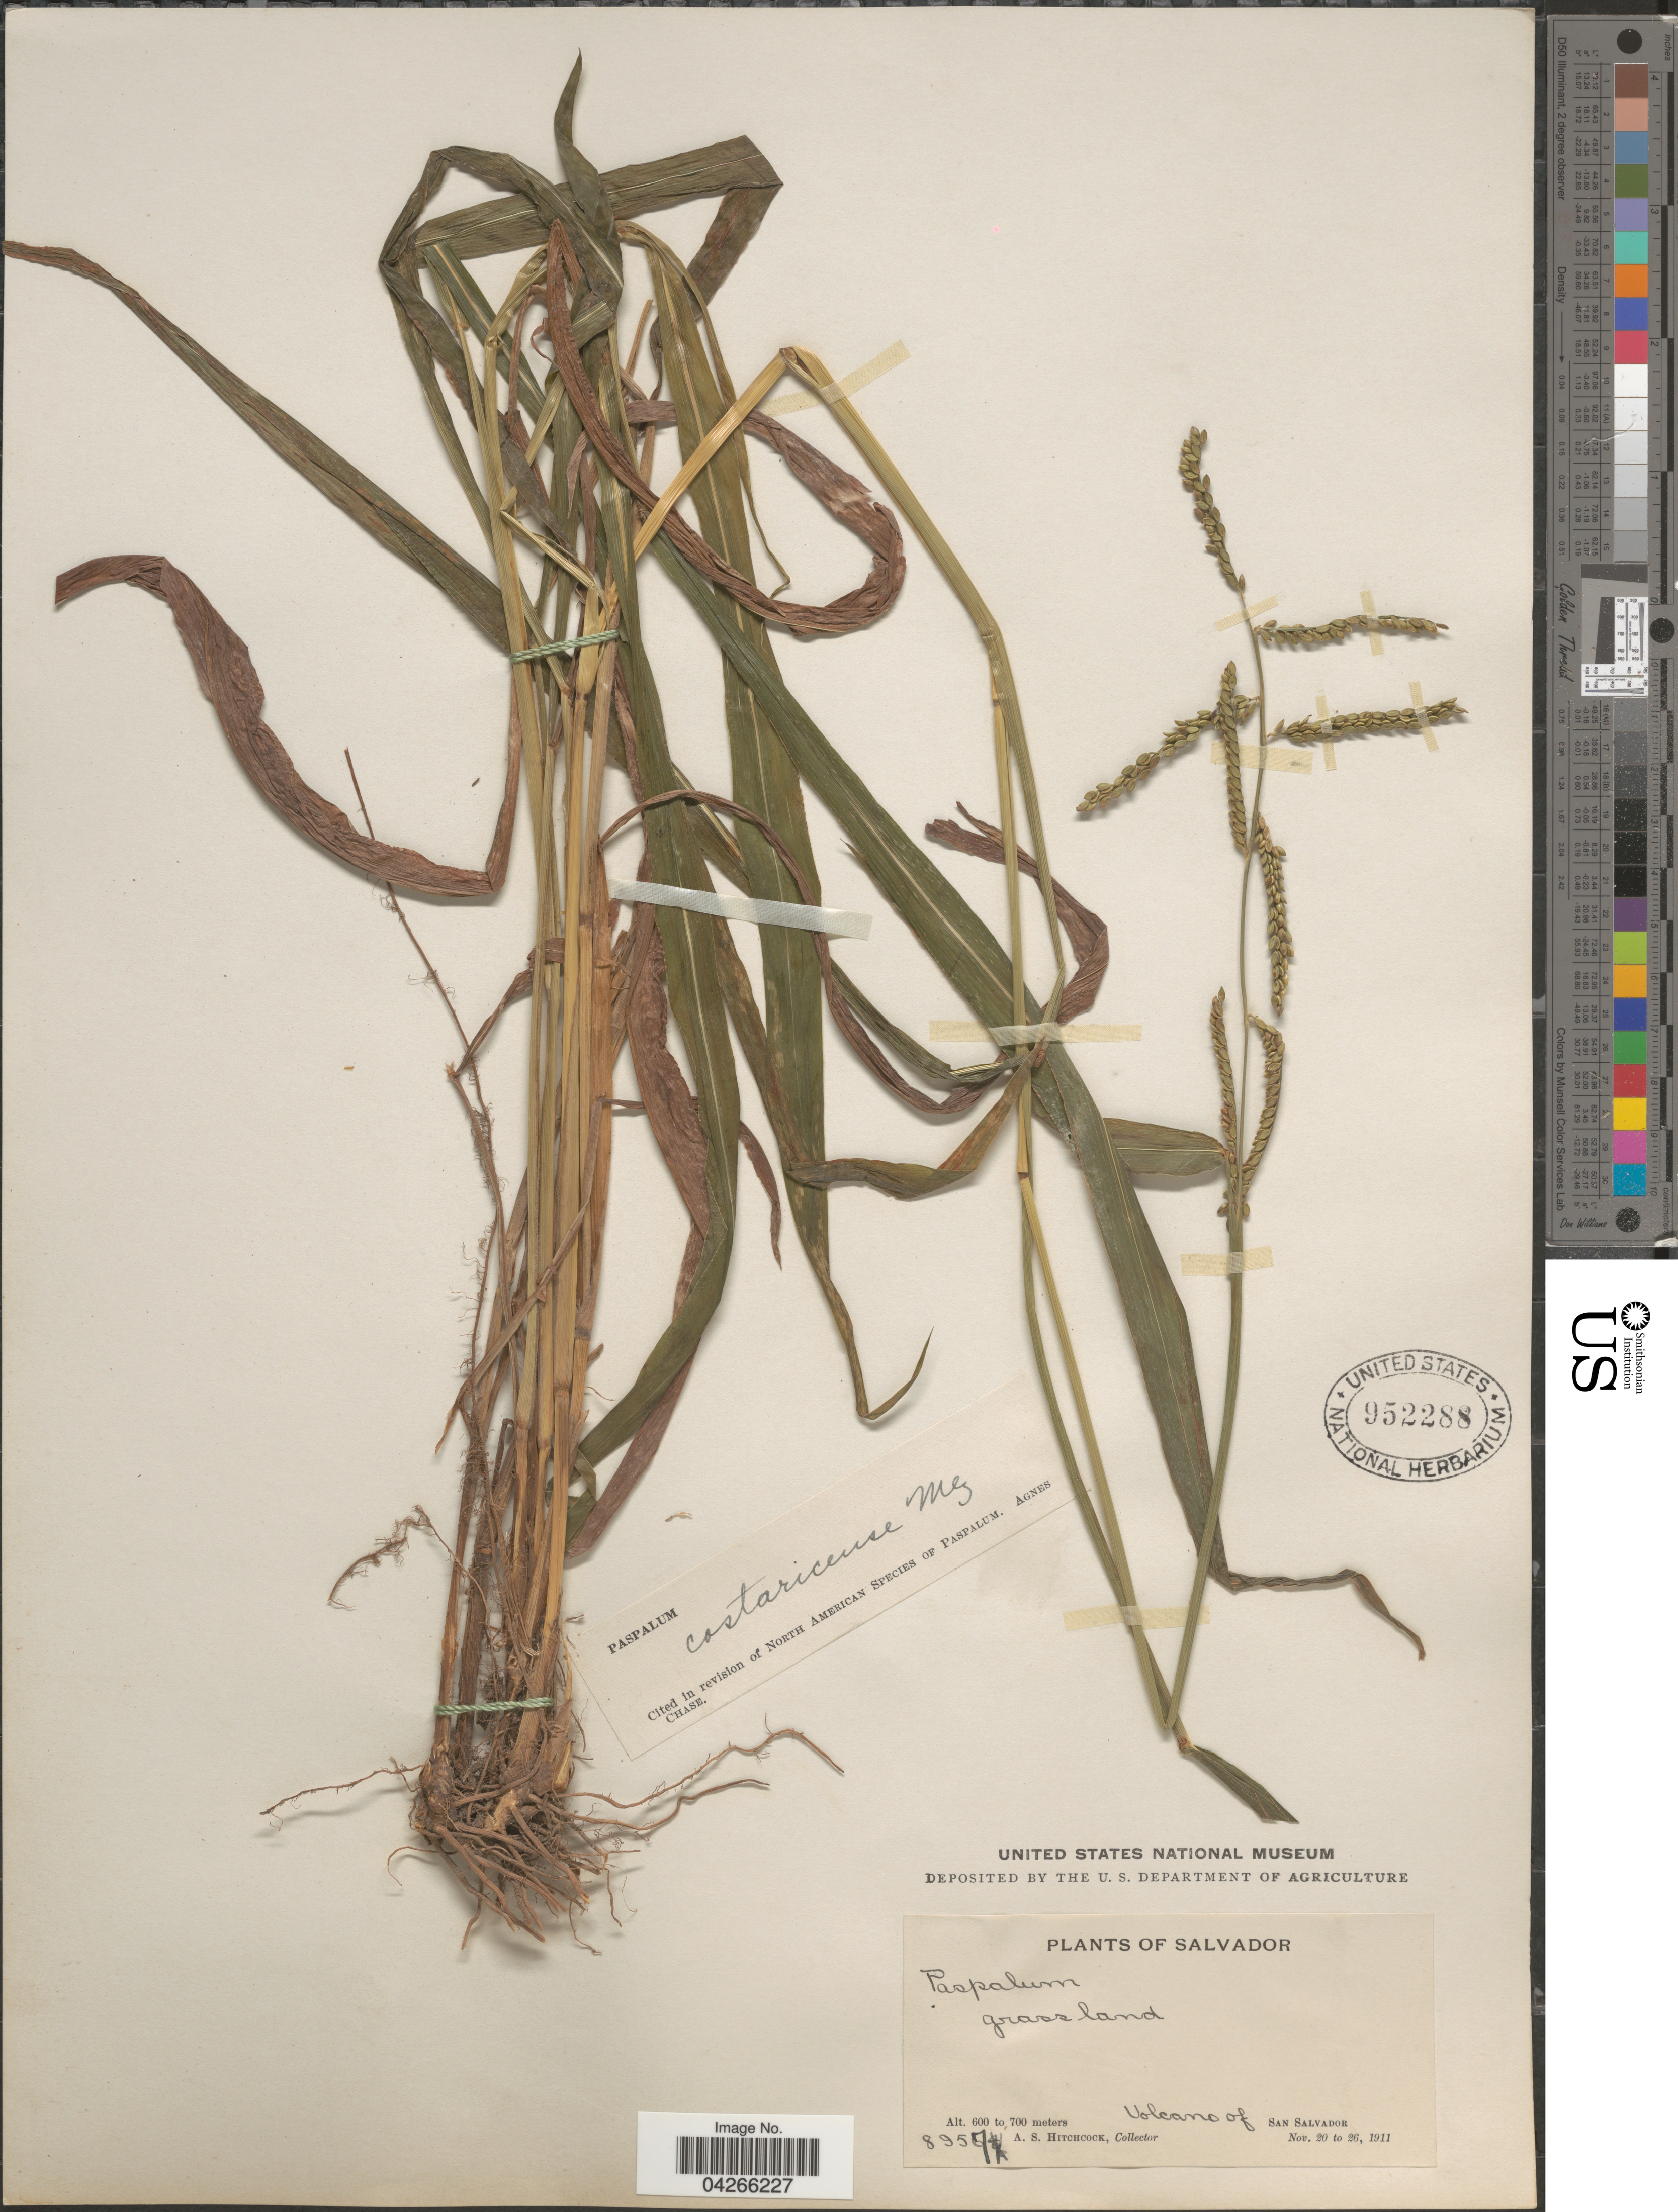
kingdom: Plantae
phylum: Tracheophyta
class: Liliopsida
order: Poales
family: Poaceae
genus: Paspalum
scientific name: Paspalum costaricense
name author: Mez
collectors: A. S. Hitchcock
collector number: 8957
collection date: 1911-11-20/1911-11-26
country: El Salvador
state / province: San Salvador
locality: Grassland. Volcano of San Salvador.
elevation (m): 600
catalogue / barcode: US 952288